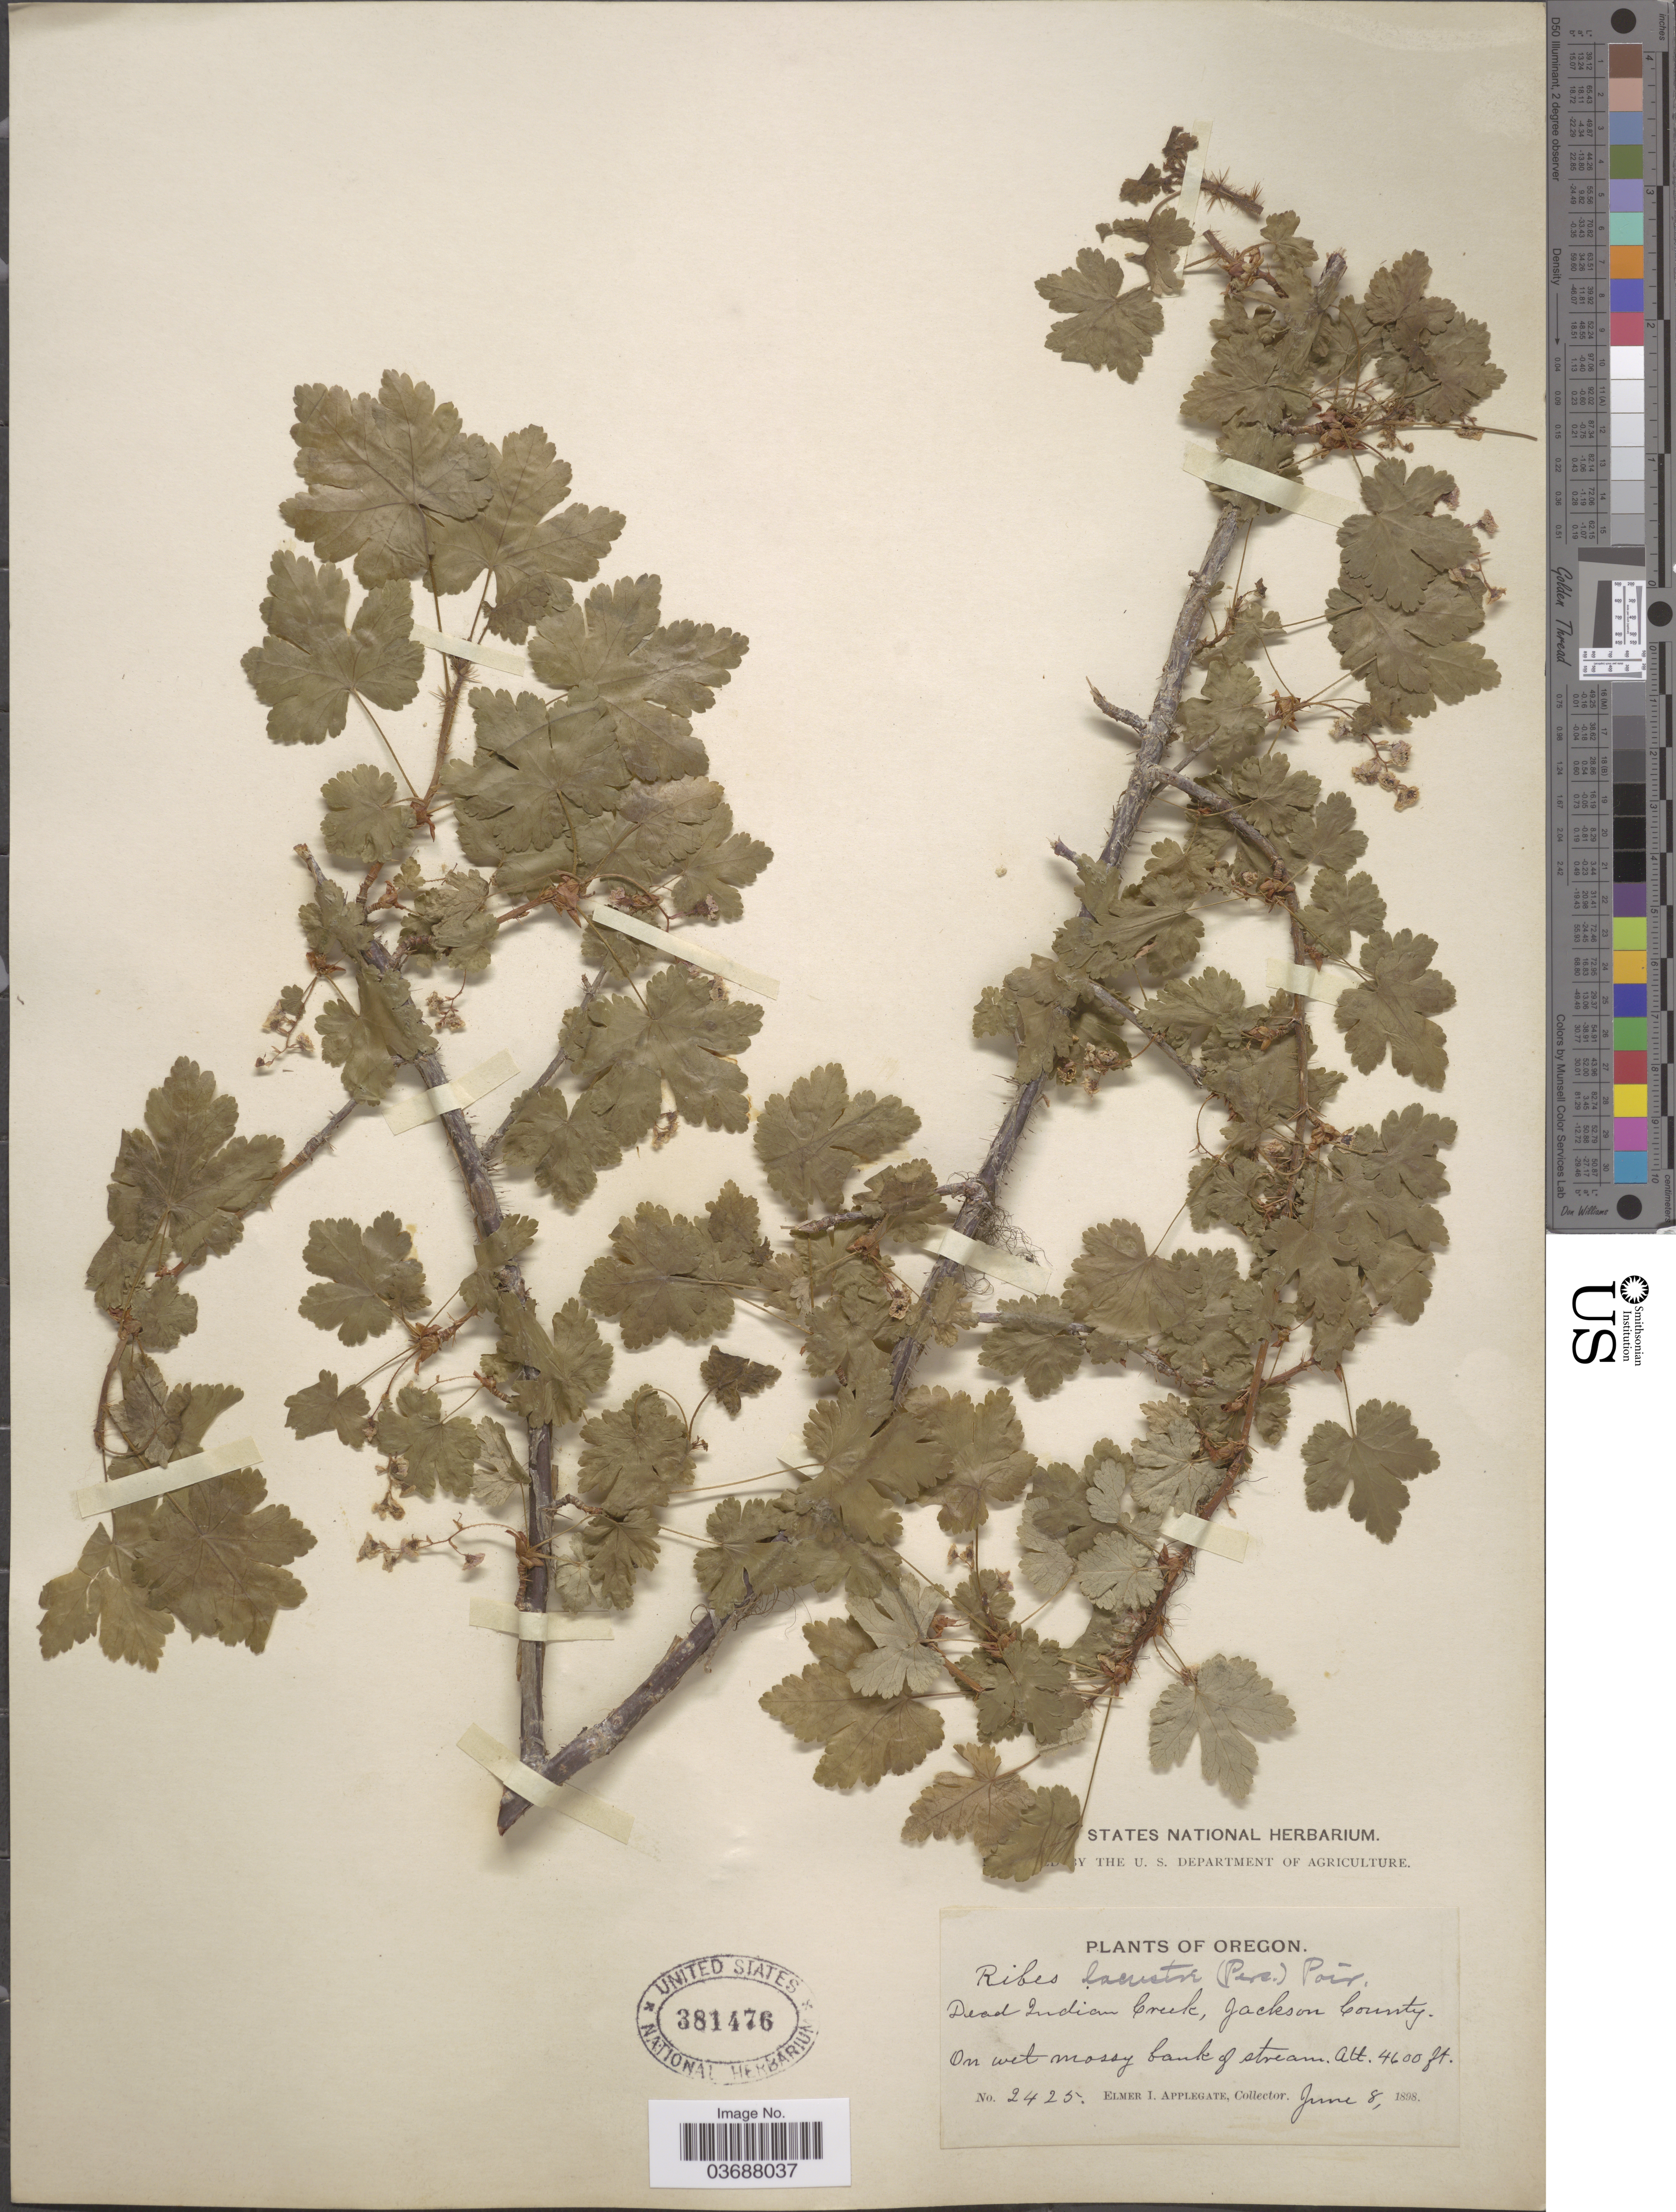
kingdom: Plantae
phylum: Tracheophyta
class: Magnoliopsida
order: Saxifragales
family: Grossulariaceae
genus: Ribes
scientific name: Ribes lacustre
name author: (Pers.) Poir.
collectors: E. I. Applegate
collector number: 2425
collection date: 1898-06-08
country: United States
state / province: Oregon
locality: Dead Indian Creek, Jackson County.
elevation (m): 1402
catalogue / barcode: US 381476